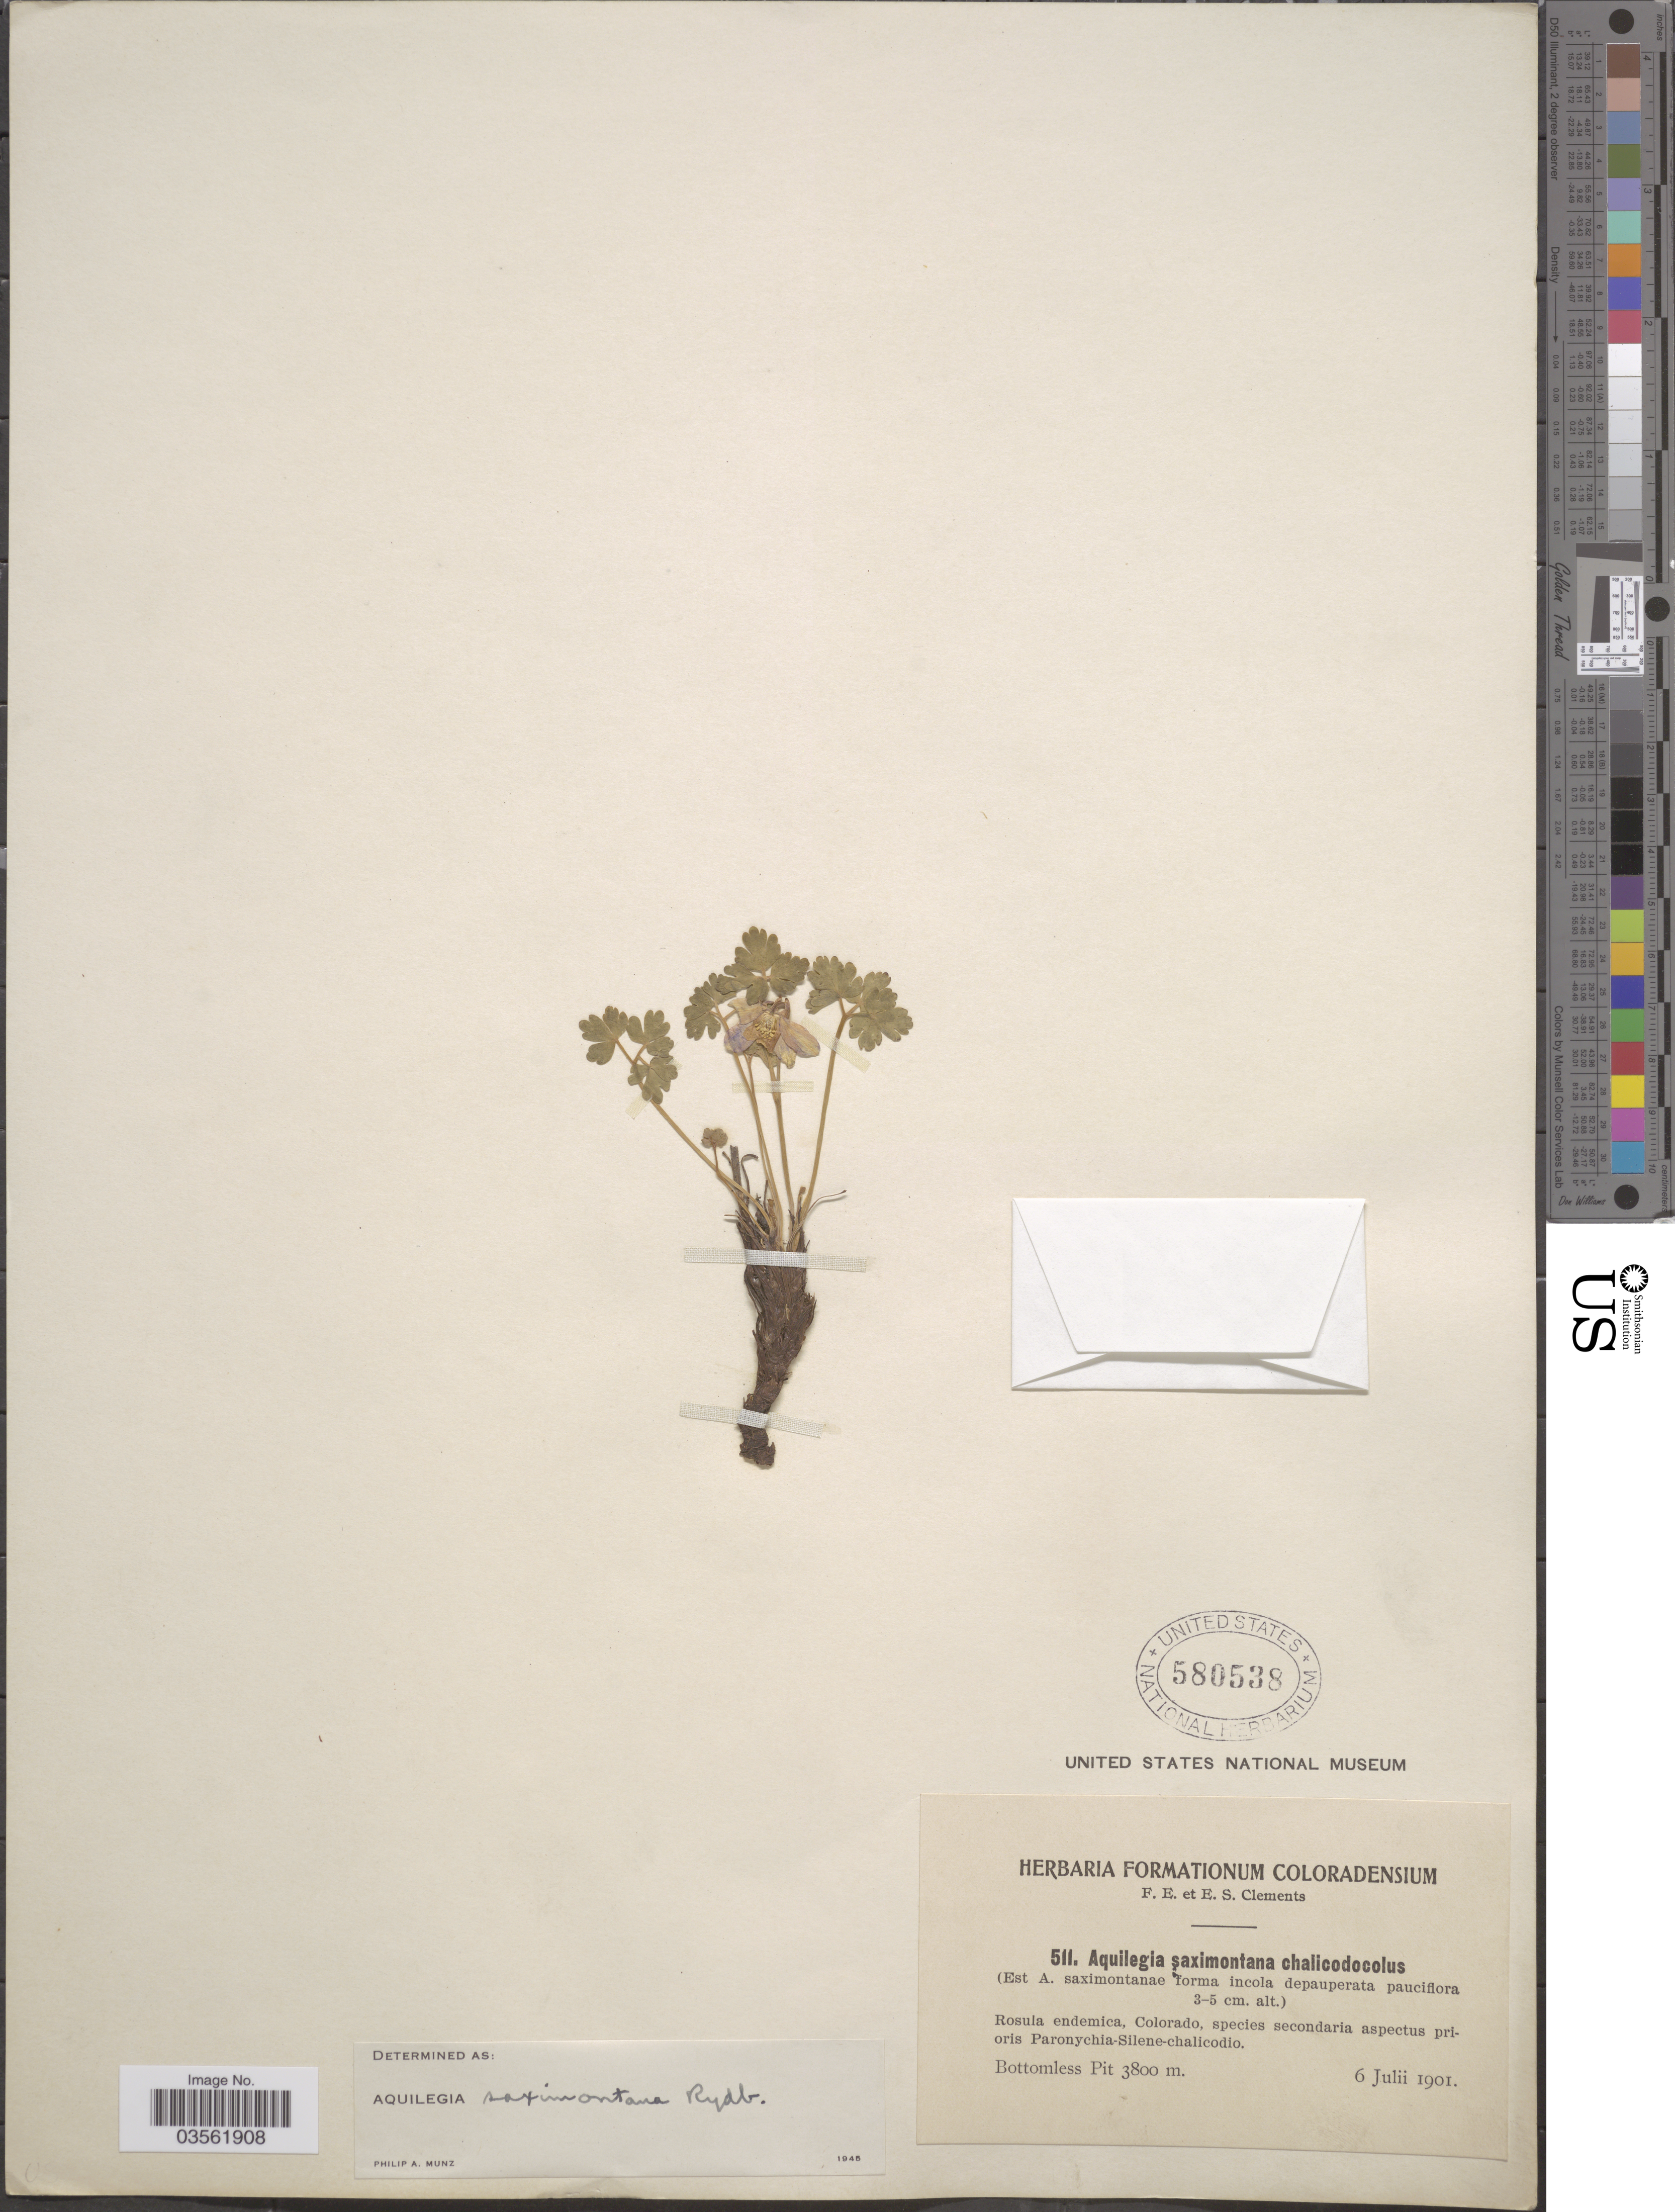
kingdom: Plantae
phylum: Tracheophyta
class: Magnoliopsida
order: Ranunculales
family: Ranunculaceae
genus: Aquilegia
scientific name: Aquilegia saximontana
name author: Rydb.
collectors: F. E. Clements & E. S. Clements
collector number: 511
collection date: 1901-07-06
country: United States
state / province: Colorado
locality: Bottomless Pit.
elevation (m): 3800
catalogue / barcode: US 580538